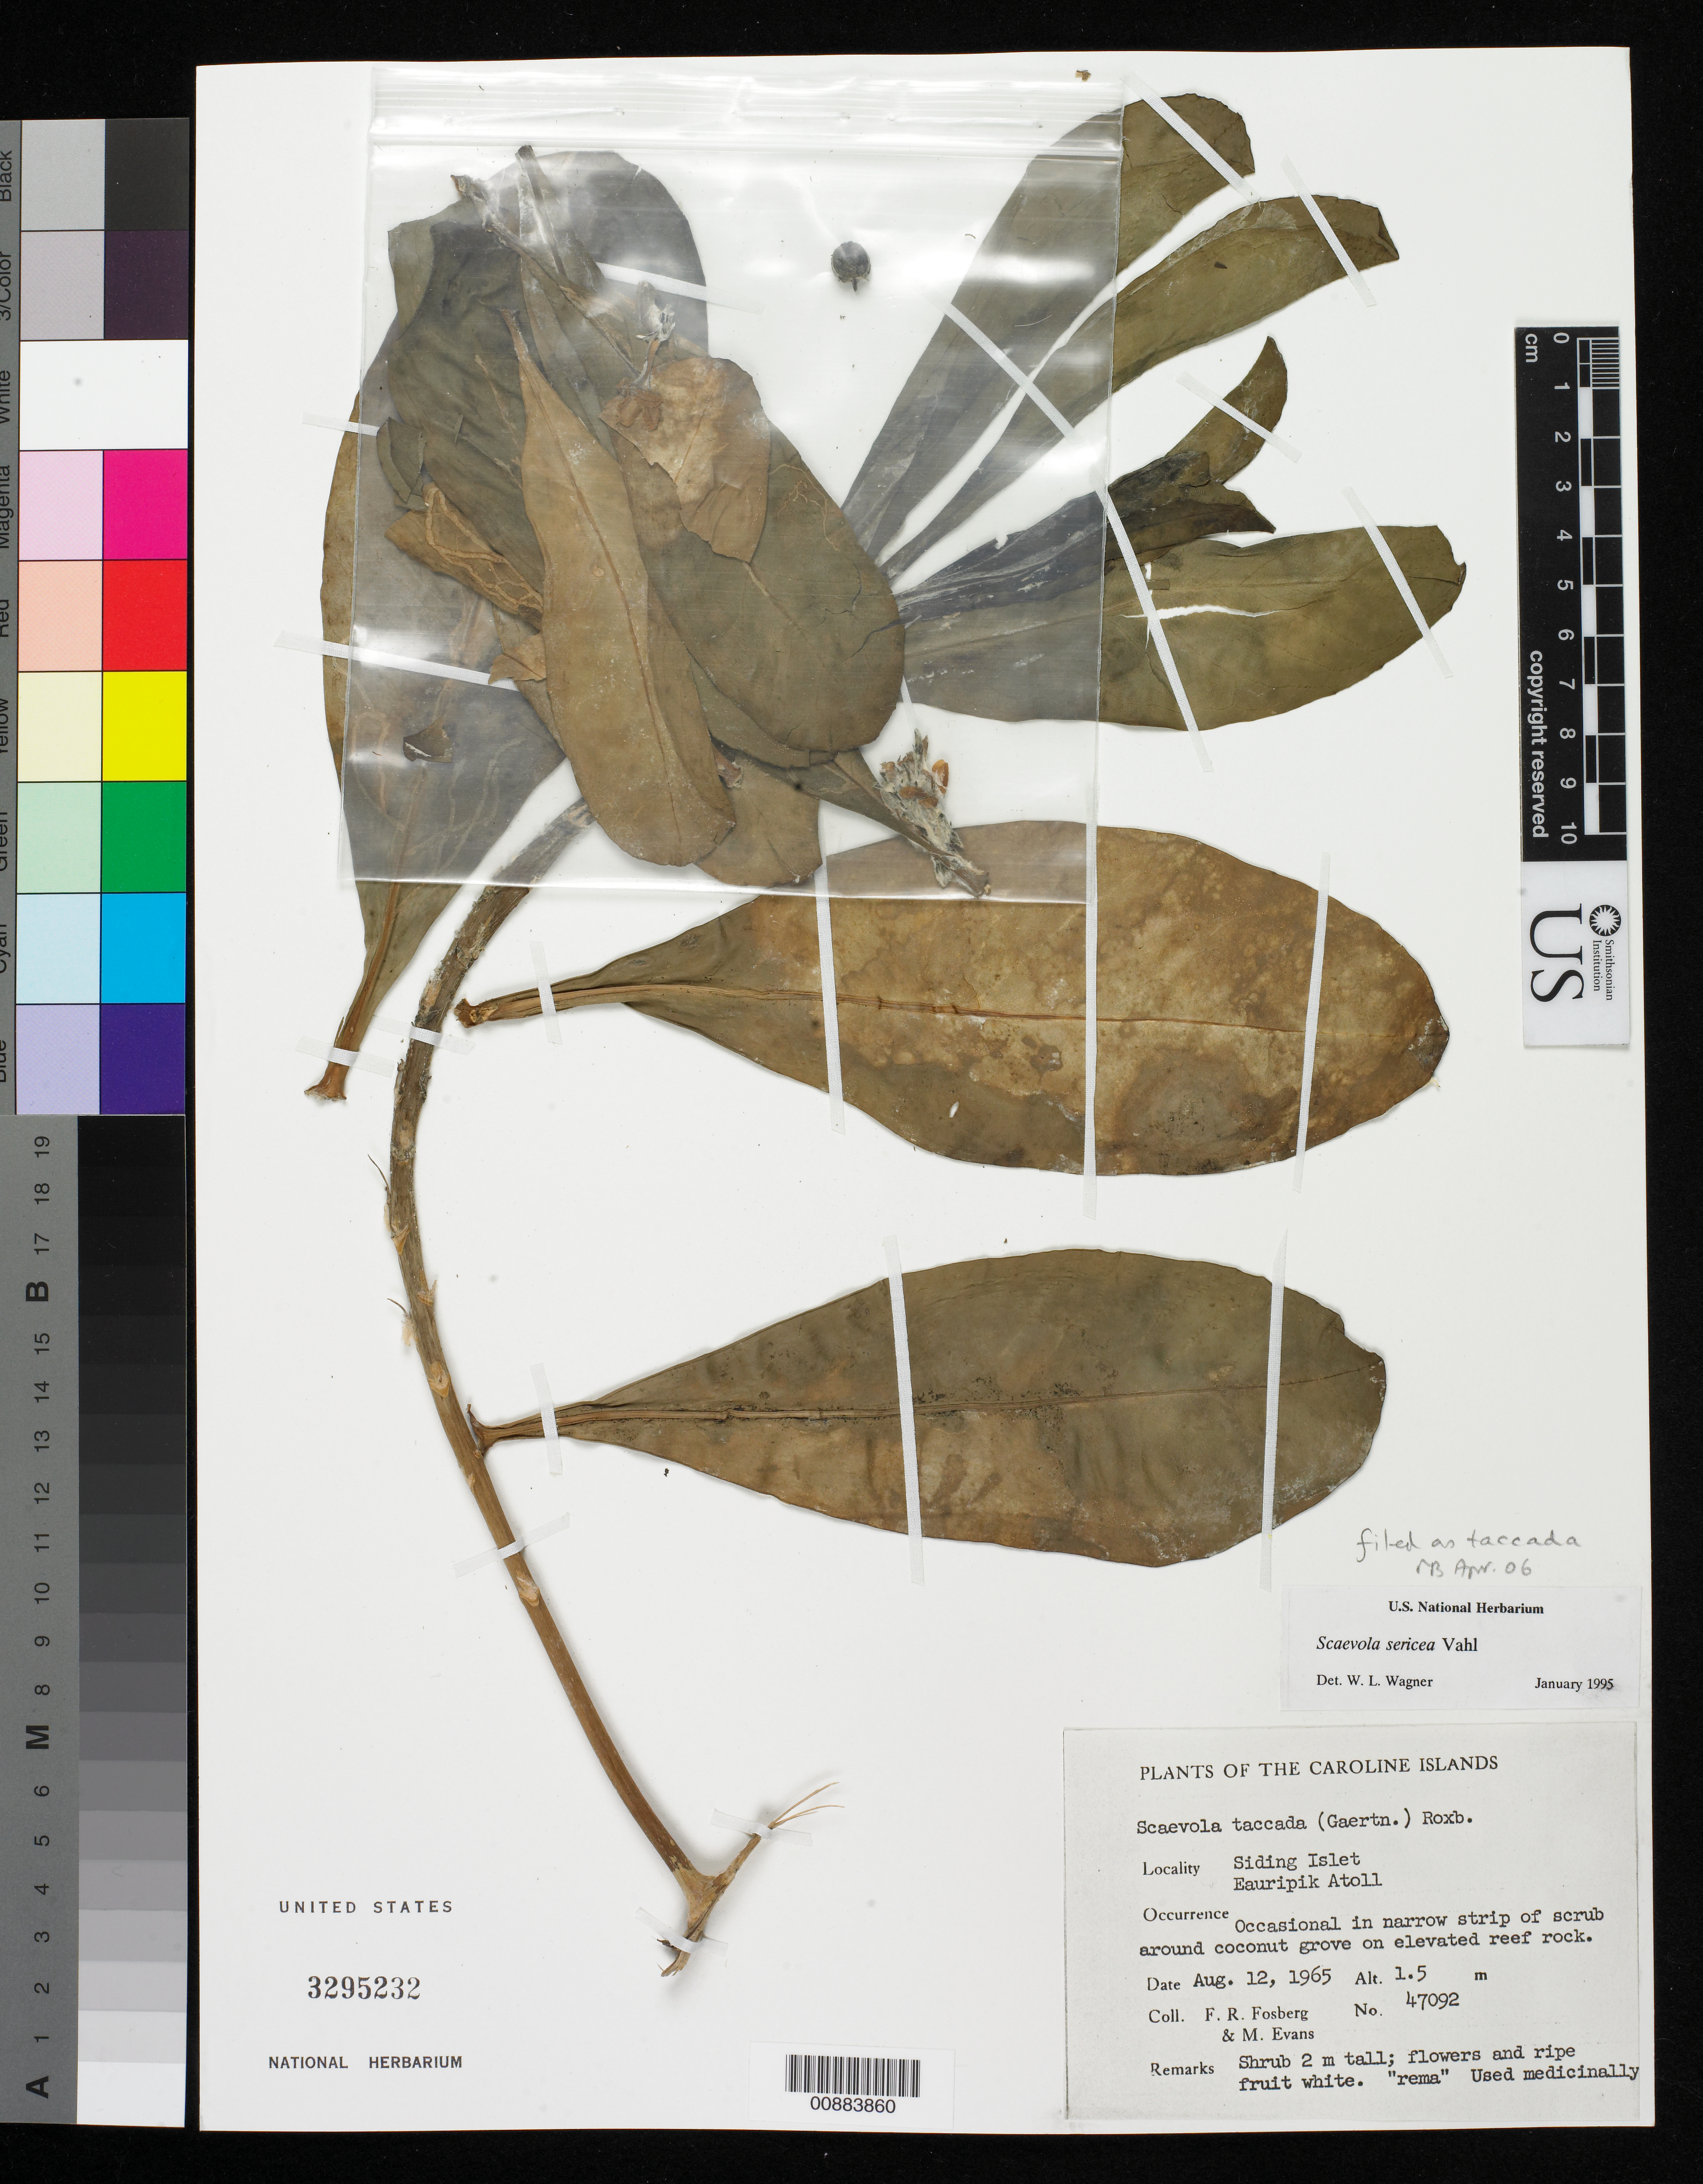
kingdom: Plantae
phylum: Tracheophyta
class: Magnoliopsida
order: Asterales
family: Goodeniaceae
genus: Scaevola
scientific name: Scaevola taccada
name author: (Gaertn.) Roxb.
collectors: F. R. Fosberg & M. Evans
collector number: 47092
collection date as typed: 12 Aug 1965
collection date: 1965-08-12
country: Micronesia, Federated States of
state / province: Yap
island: Eauripik Atoll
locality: Siding Islet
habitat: Occasional in narrow strip of scrub around coconut grove on elevated reef rock.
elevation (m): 1.5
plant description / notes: Copied to EBDCS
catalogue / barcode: US 3295232